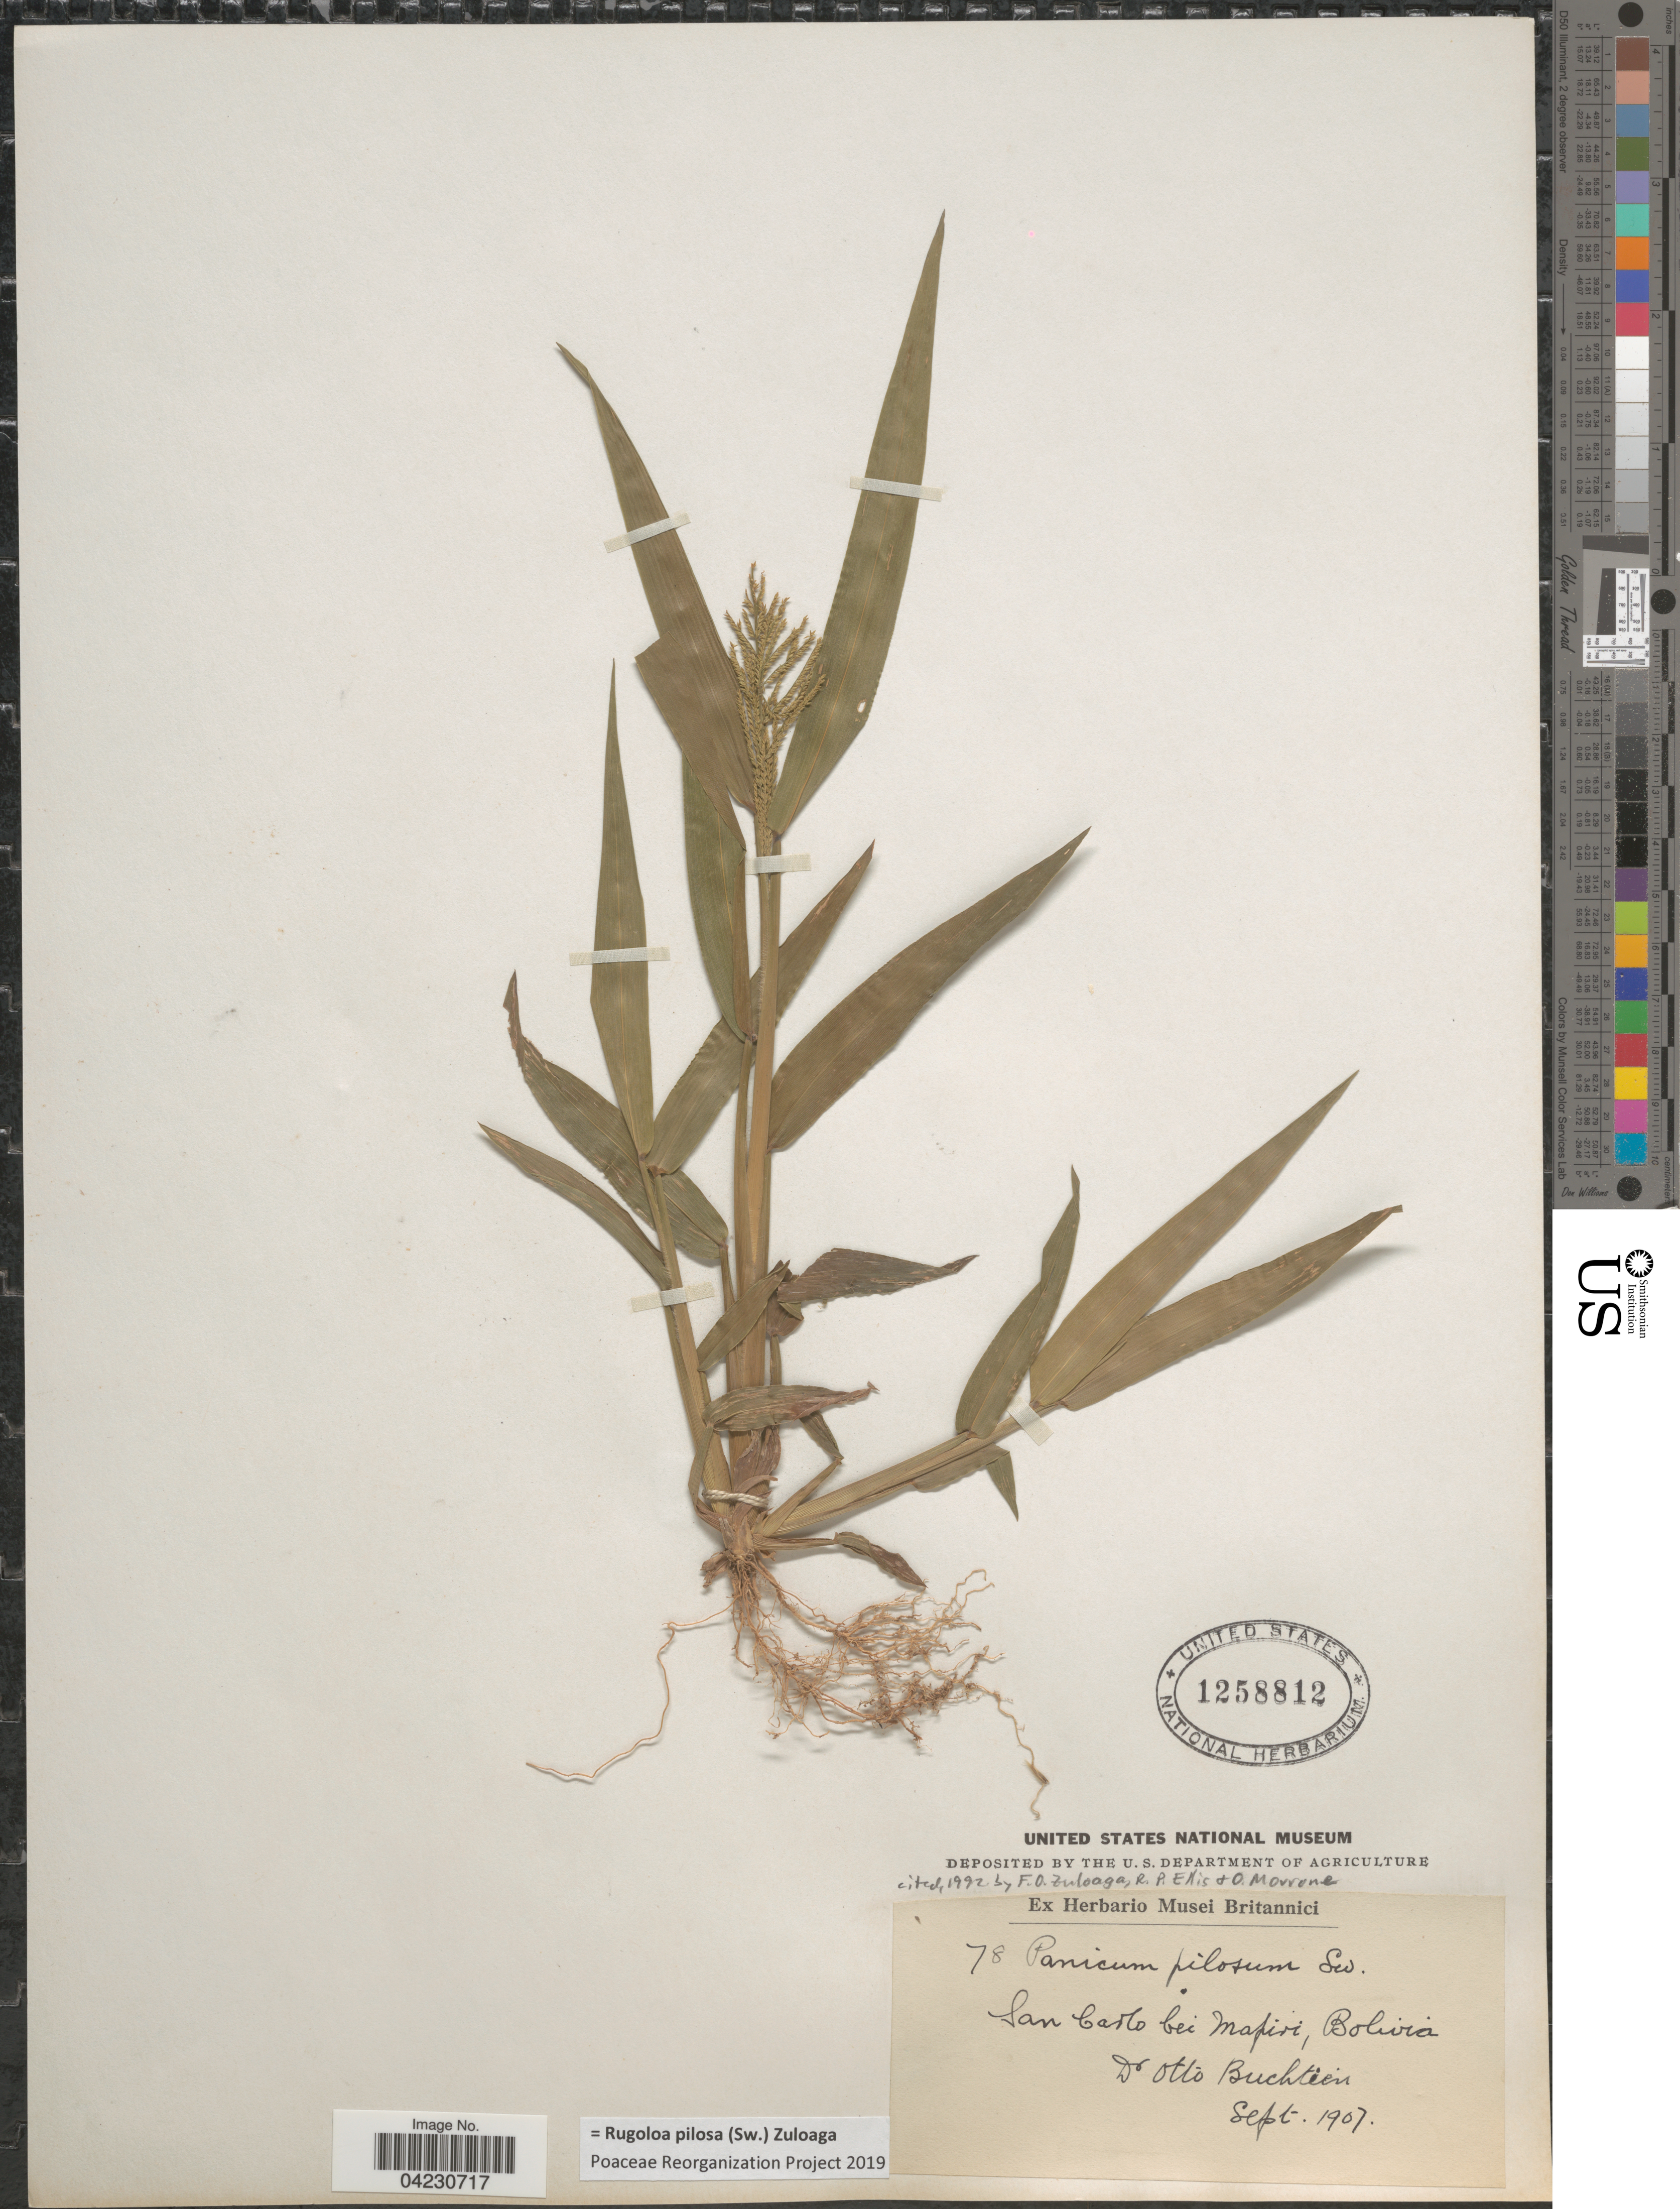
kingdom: Plantae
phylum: Tracheophyta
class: Liliopsida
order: Poales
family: Poaceae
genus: Rugoloa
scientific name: Rugoloa pilosa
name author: (Sw.) Zuloaga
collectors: O. Buchtien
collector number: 78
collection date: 1907-09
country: Bolivia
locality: San Carlo bei Mapiri.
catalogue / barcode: US 1258812